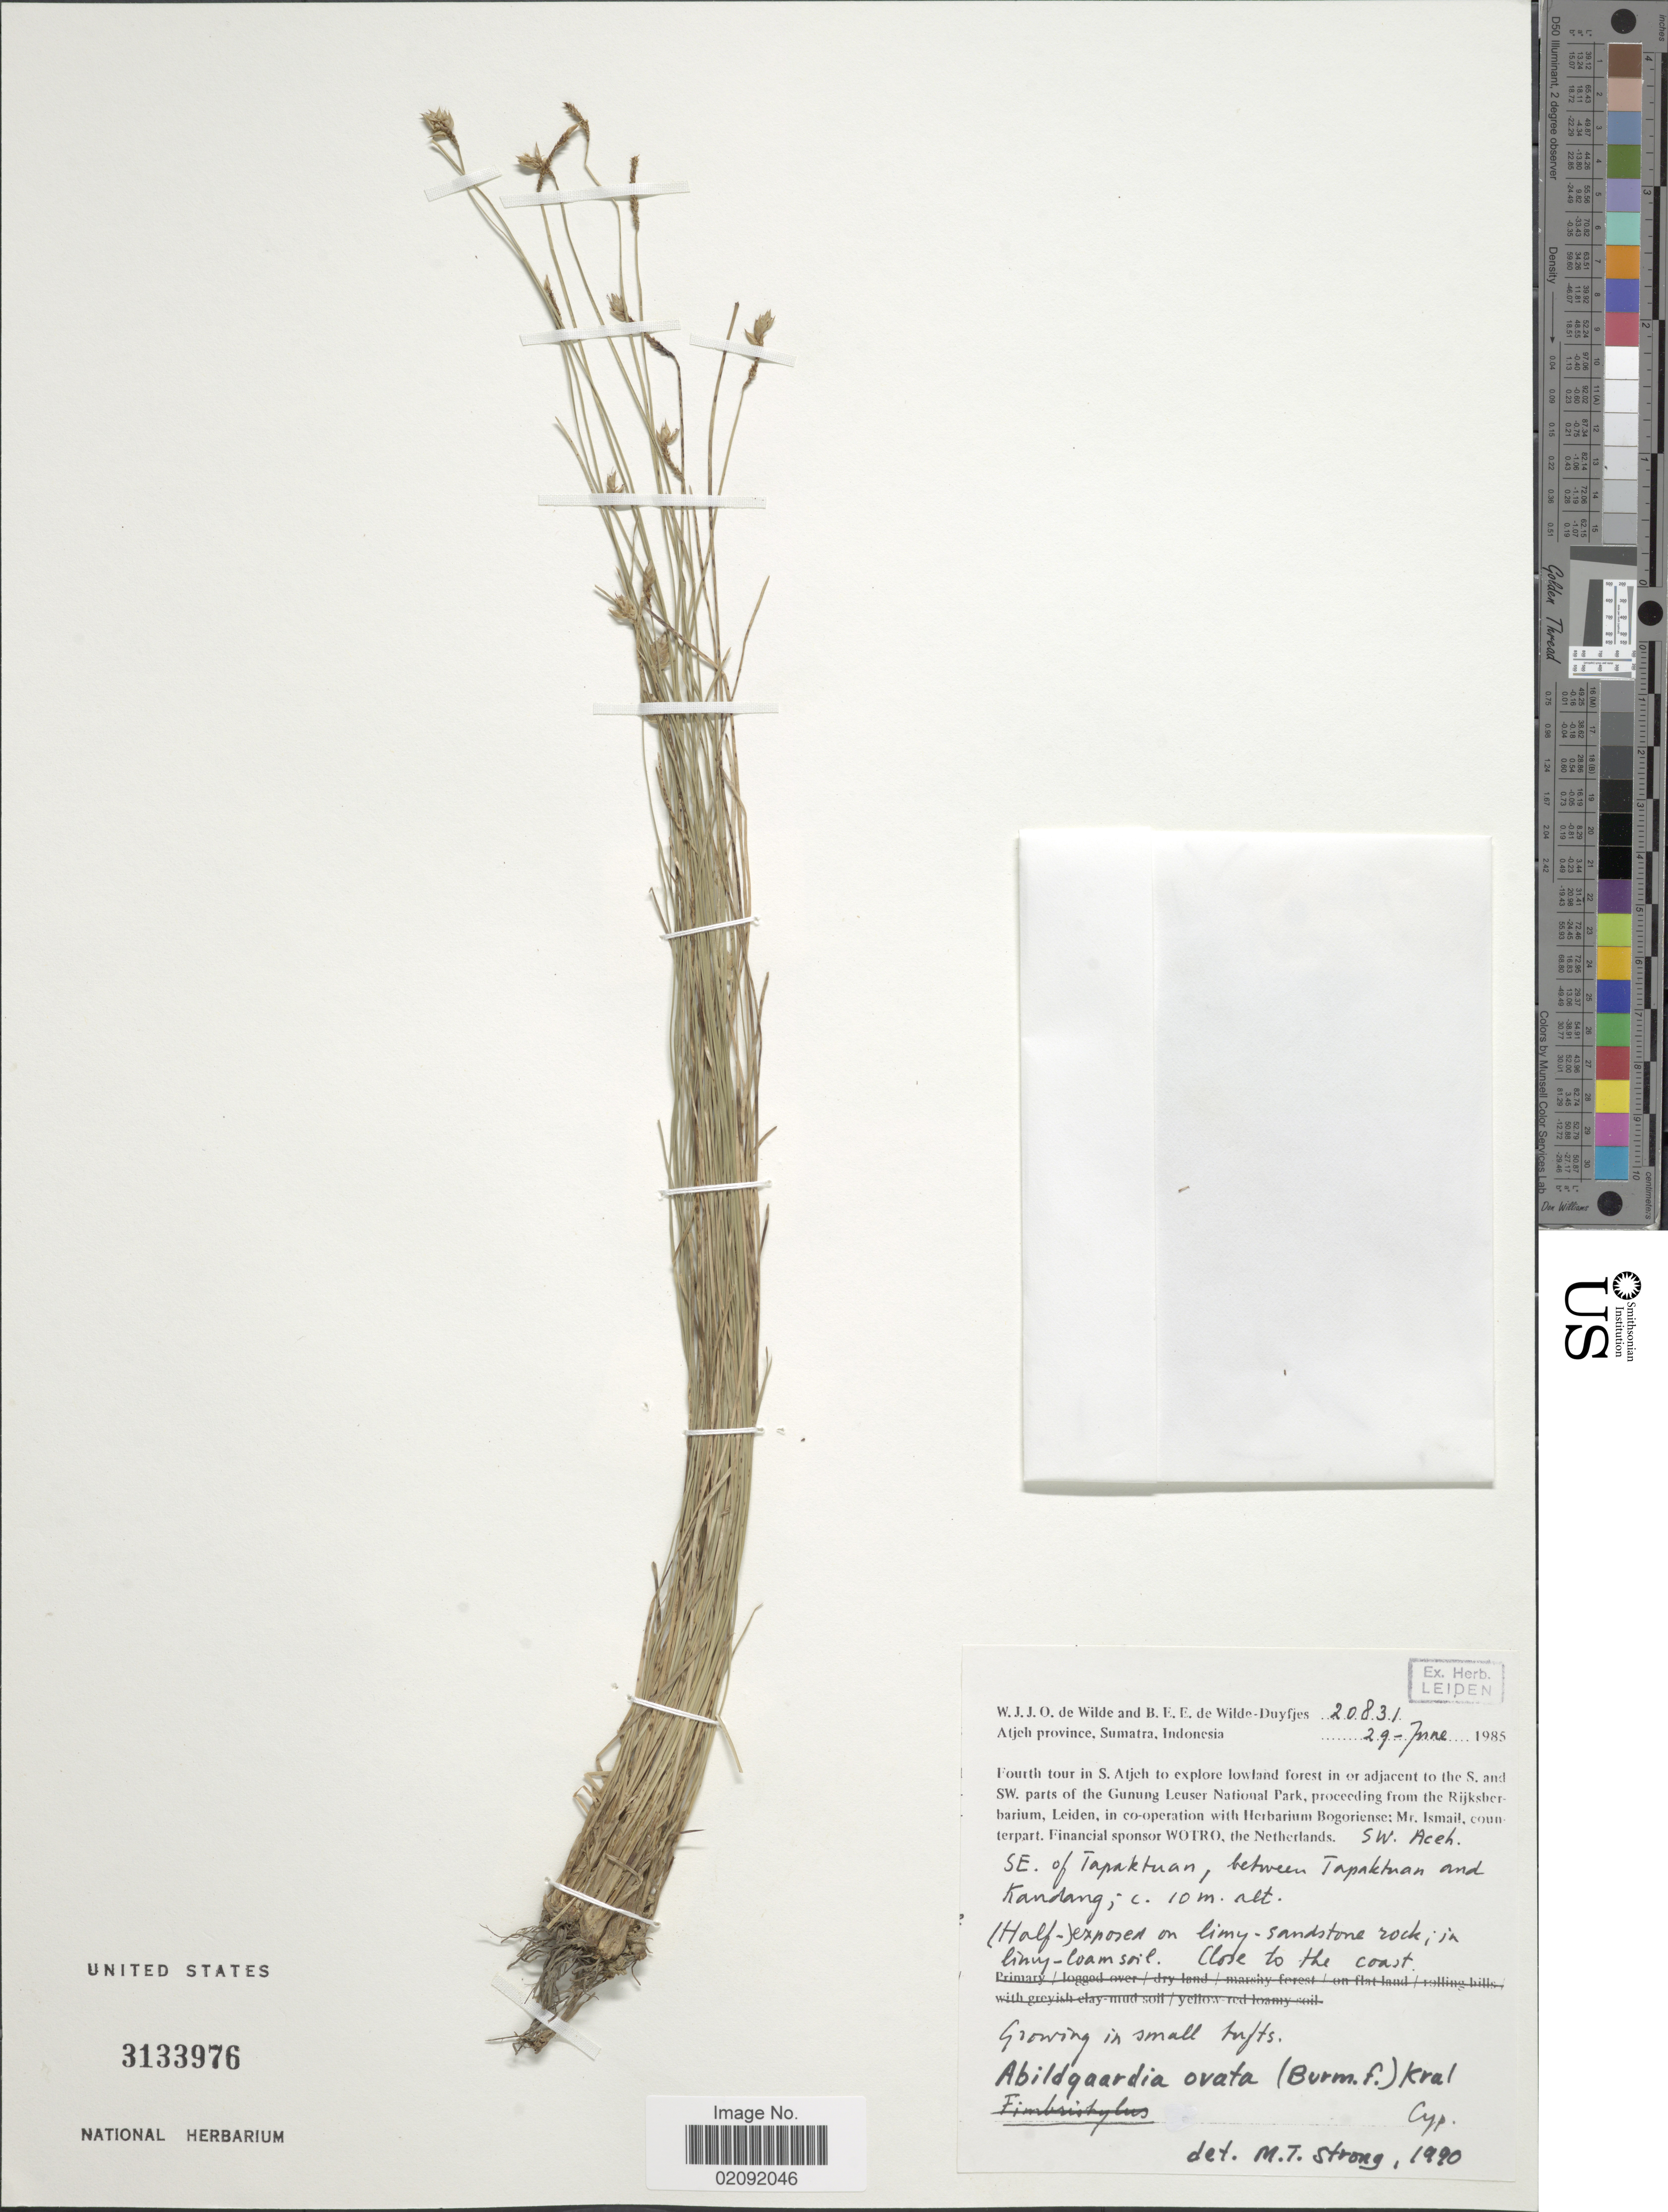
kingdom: Plantae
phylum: Tracheophyta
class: Liliopsida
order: Poales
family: Cyperaceae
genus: Abildgaardia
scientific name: Abildgaardia ovata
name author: (Burm. f.) Kral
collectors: W. J. de Wilde & B. E. de Wilde-Duyfjes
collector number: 20831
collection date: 1985-06-29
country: Indonesia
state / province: Sumatra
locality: Atjeh province, SE. of Tapaktuan, between Tapaktuan and Kandang.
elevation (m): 10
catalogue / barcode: US 3133976